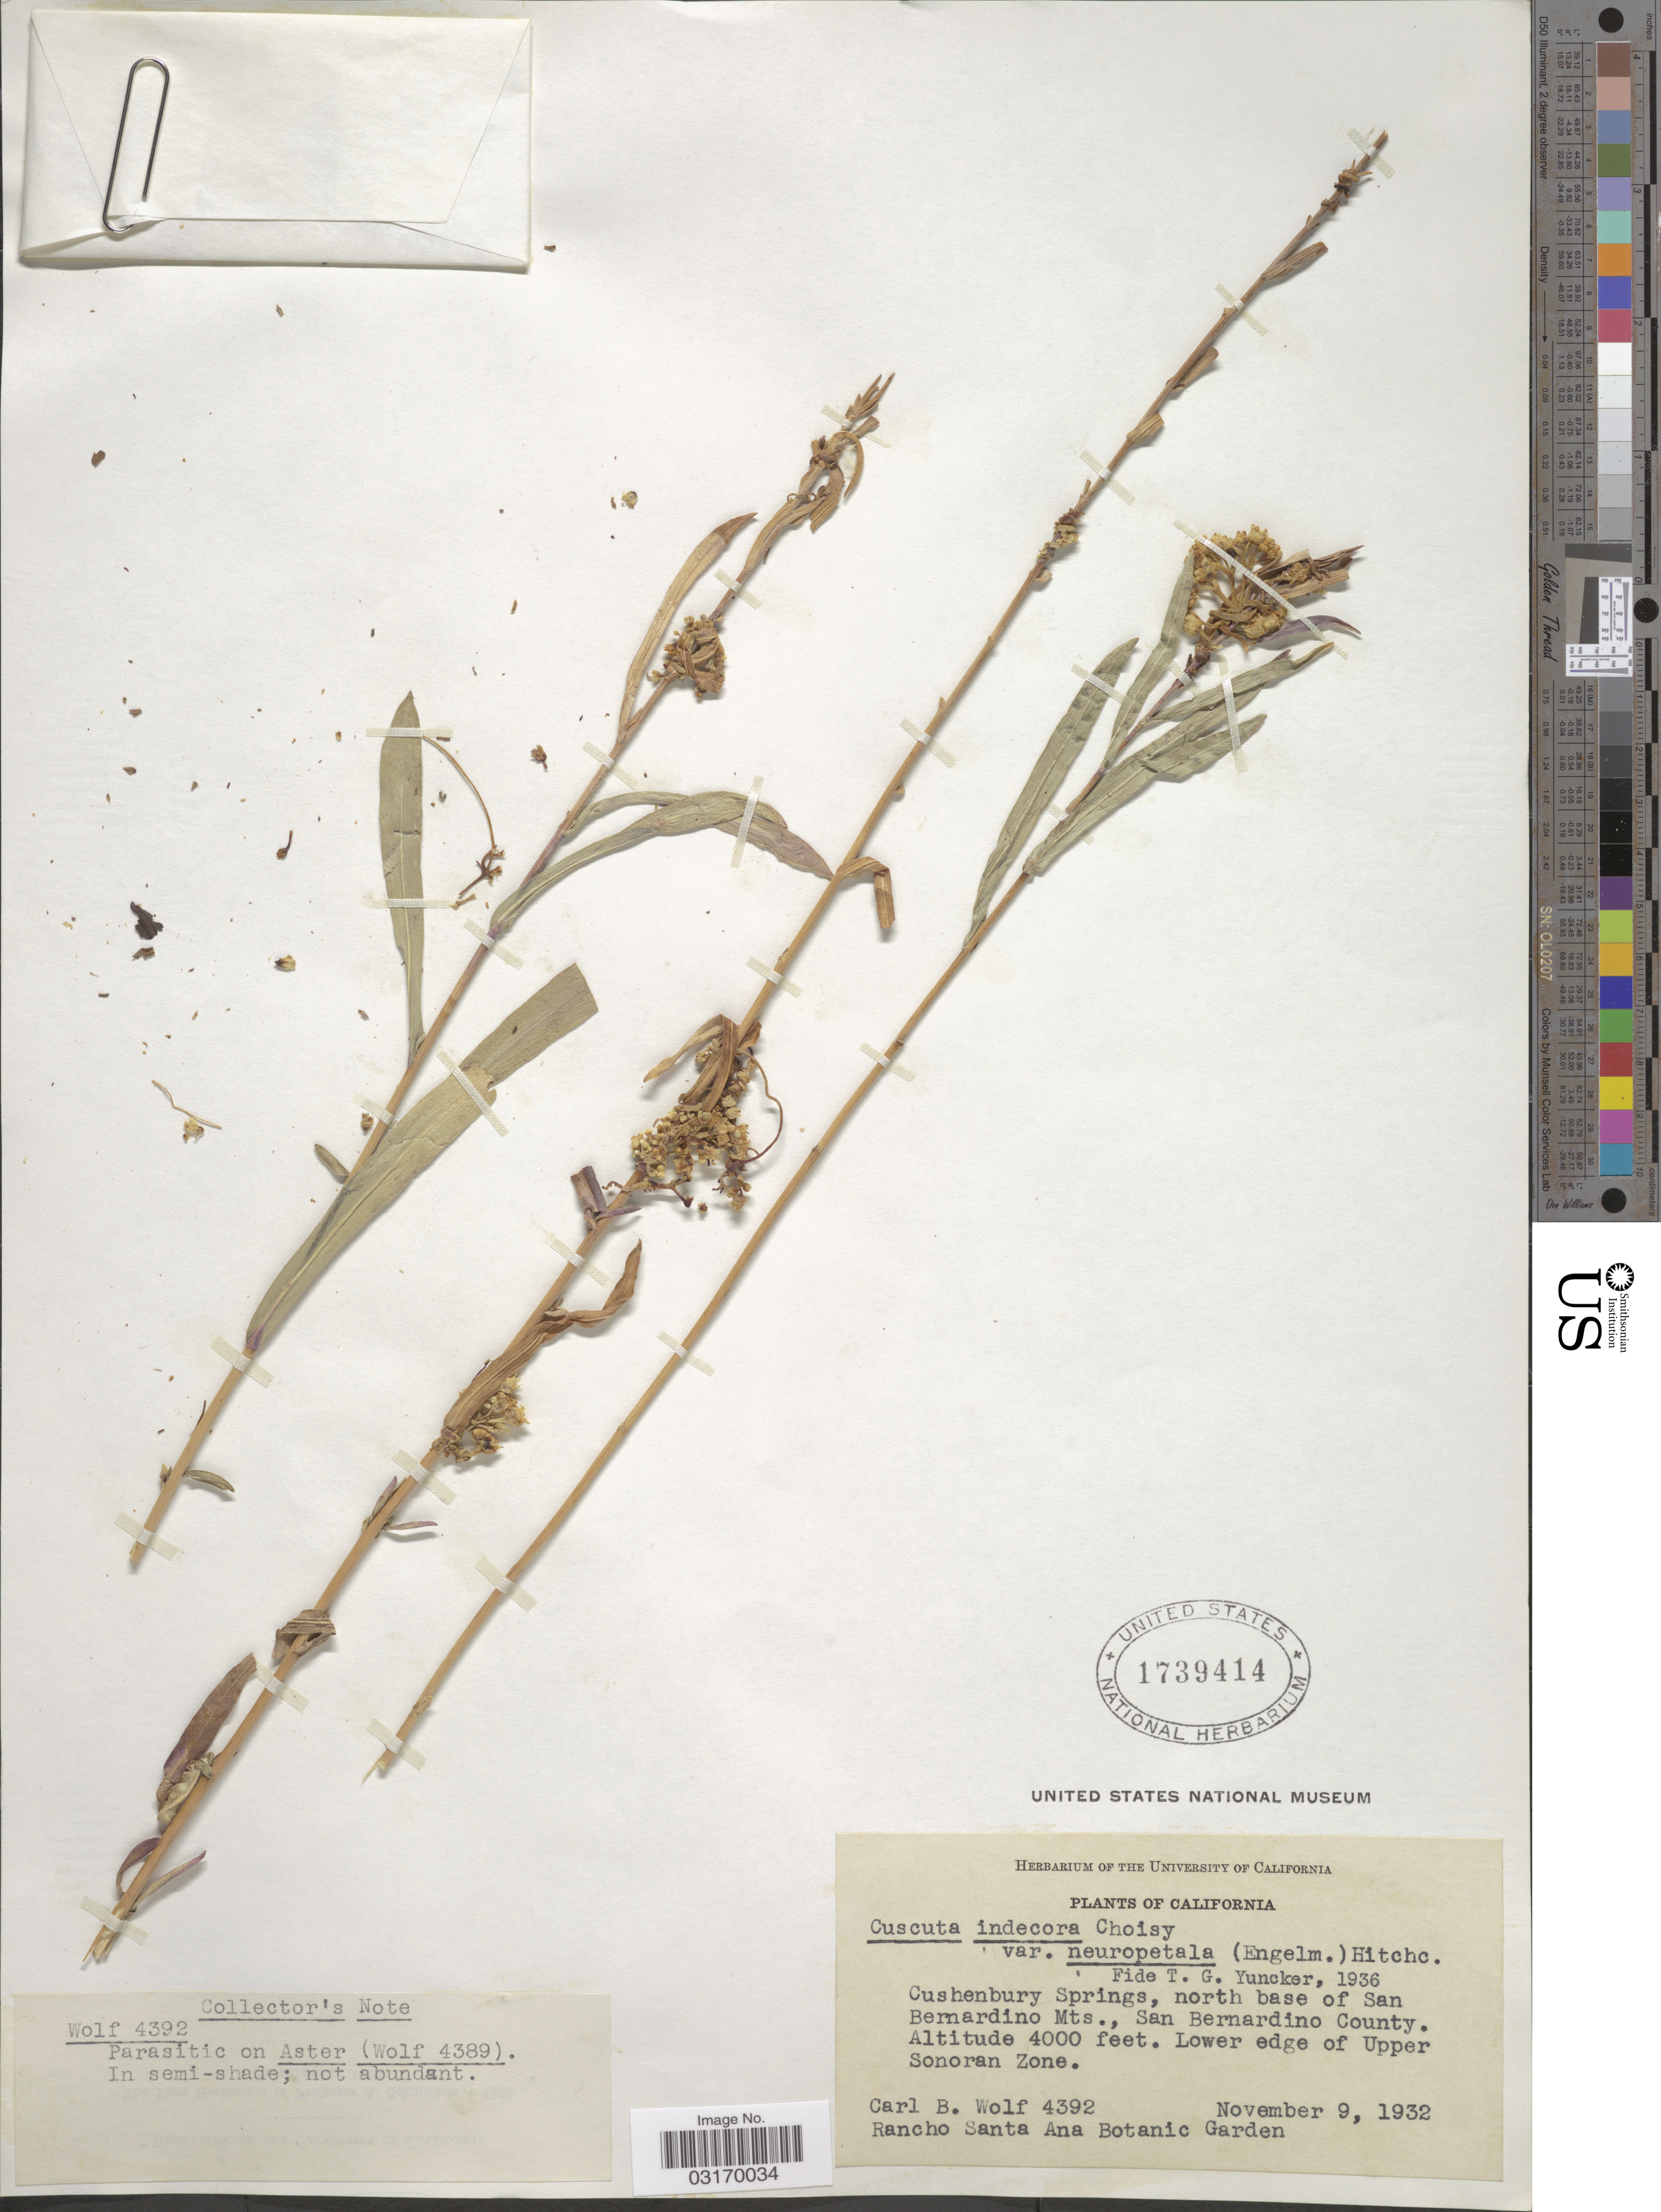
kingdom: Plantae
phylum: Tracheophyta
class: Magnoliopsida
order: Solanales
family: Convolvulaceae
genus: Cuscuta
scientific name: Cuscuta indecora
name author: Choisy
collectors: C. B. Wolf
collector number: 4392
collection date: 1932-11-09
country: United States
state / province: California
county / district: San Bernardino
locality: Cushenbury Springs, north base of San Bernardino Mts., San Bernardino County. Lower edge of Upper Sonoran Zone.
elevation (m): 1219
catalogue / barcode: US 1739414